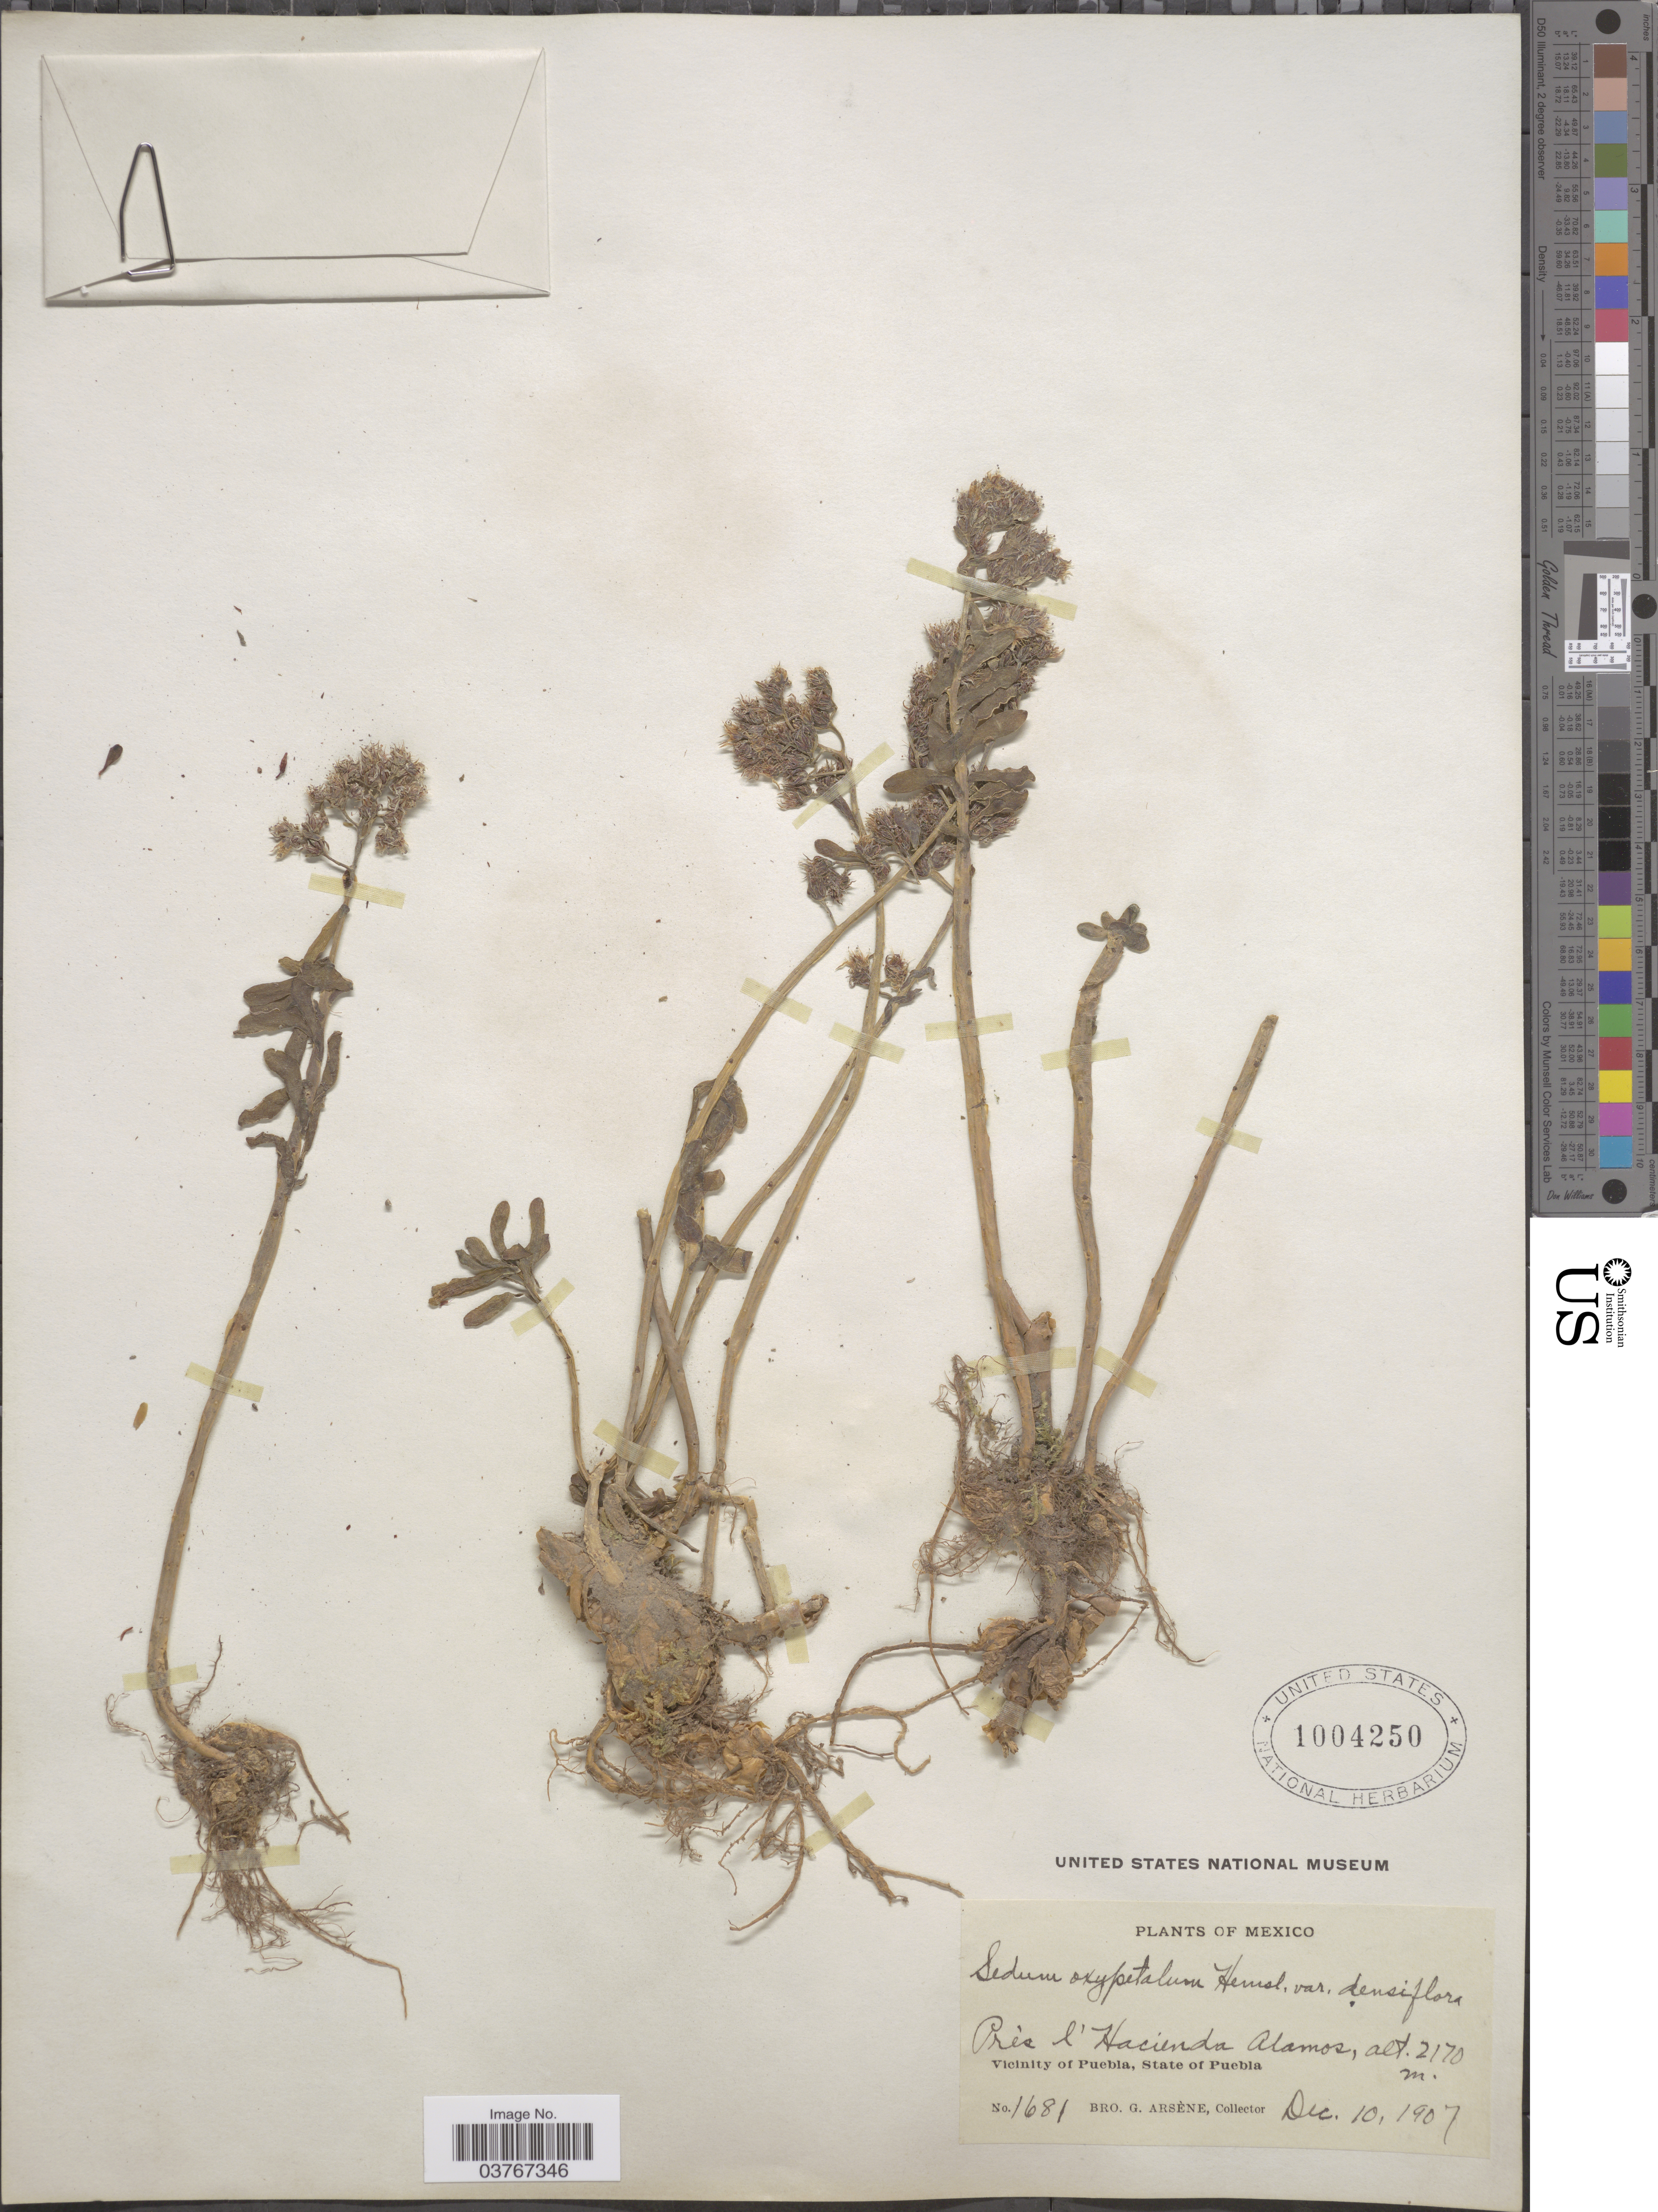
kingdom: Plantae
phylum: Tracheophyta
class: Magnoliopsida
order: Saxifragales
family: Crassulaceae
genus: Sedum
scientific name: Sedum oxypetalum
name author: Kunth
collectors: Bro. G. Arsène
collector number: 1681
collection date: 1907-12-10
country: Mexico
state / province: Puebla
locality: Près l' Hacienda Alamos. Vicinity of Puebla, State of Puebla.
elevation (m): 2170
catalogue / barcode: US 1004250